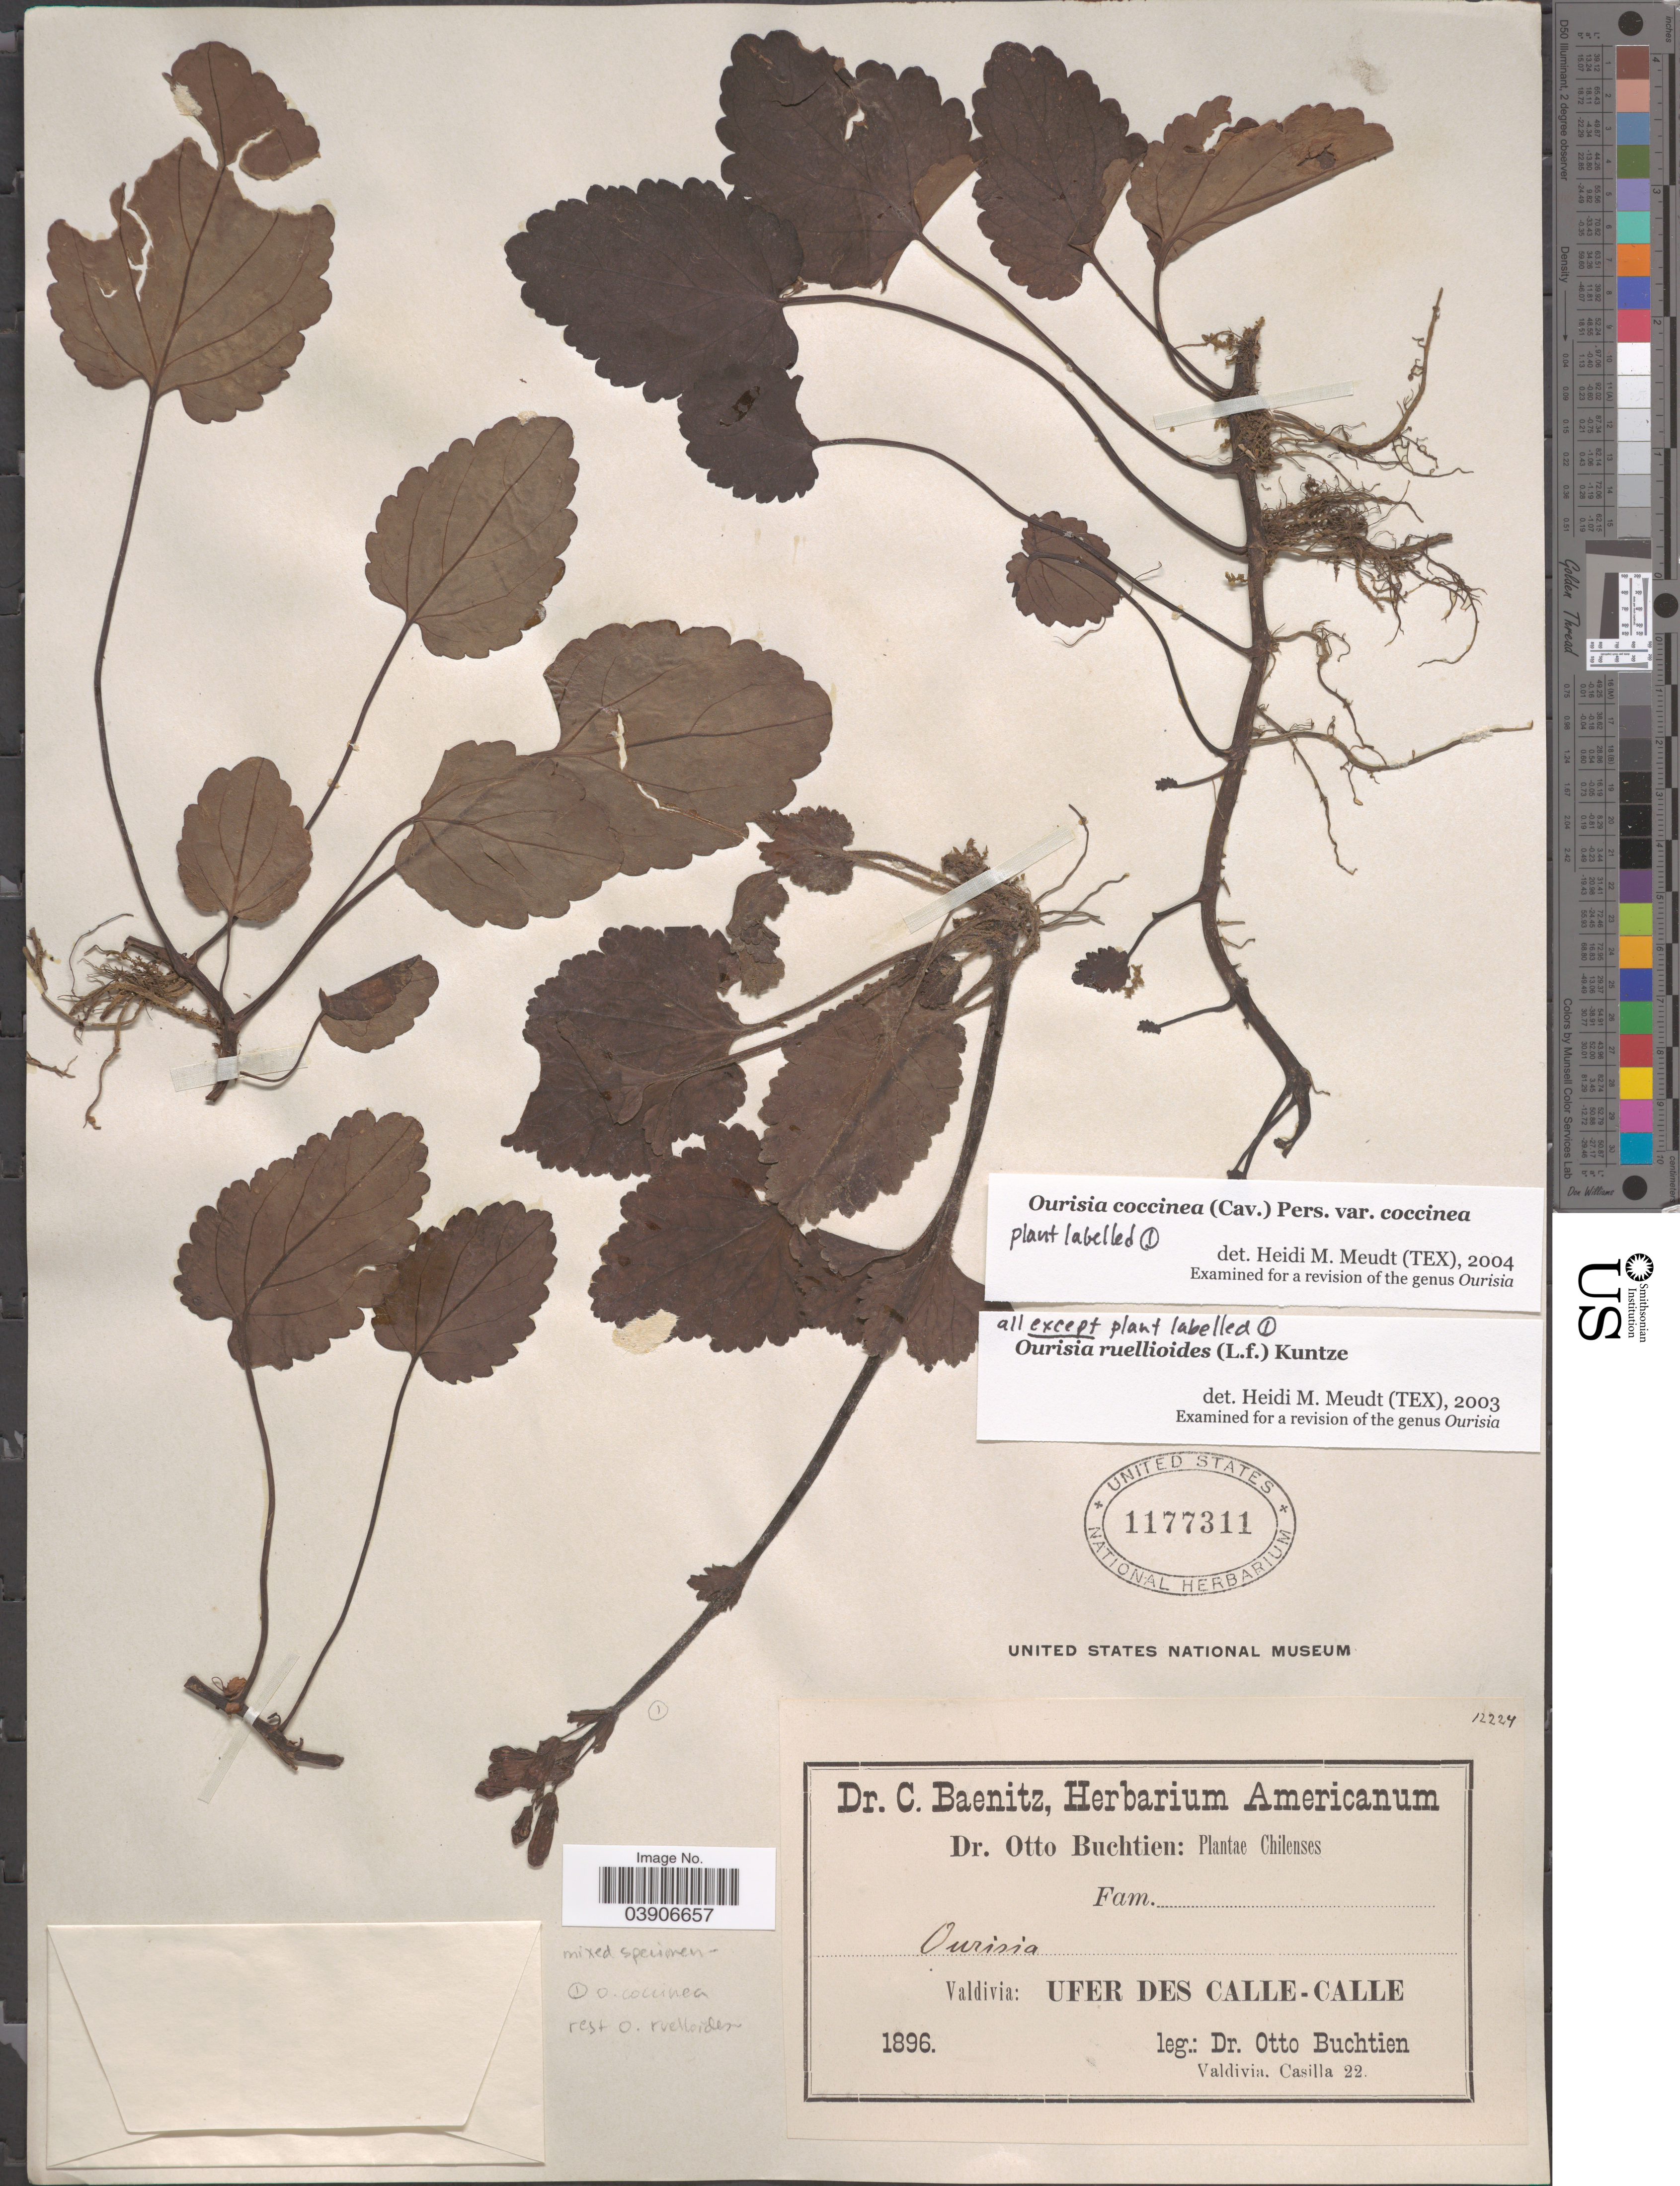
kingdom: Plantae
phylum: Tracheophyta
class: Magnoliopsida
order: Lamiales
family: Plantaginaceae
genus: Ourisia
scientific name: Ourisia coccinea var. coccinea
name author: (Cav.) Pers.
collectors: O. Buchtien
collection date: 1896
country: Chile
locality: Valdivia: Ufer des Calle-Calle.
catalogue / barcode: US 1177311